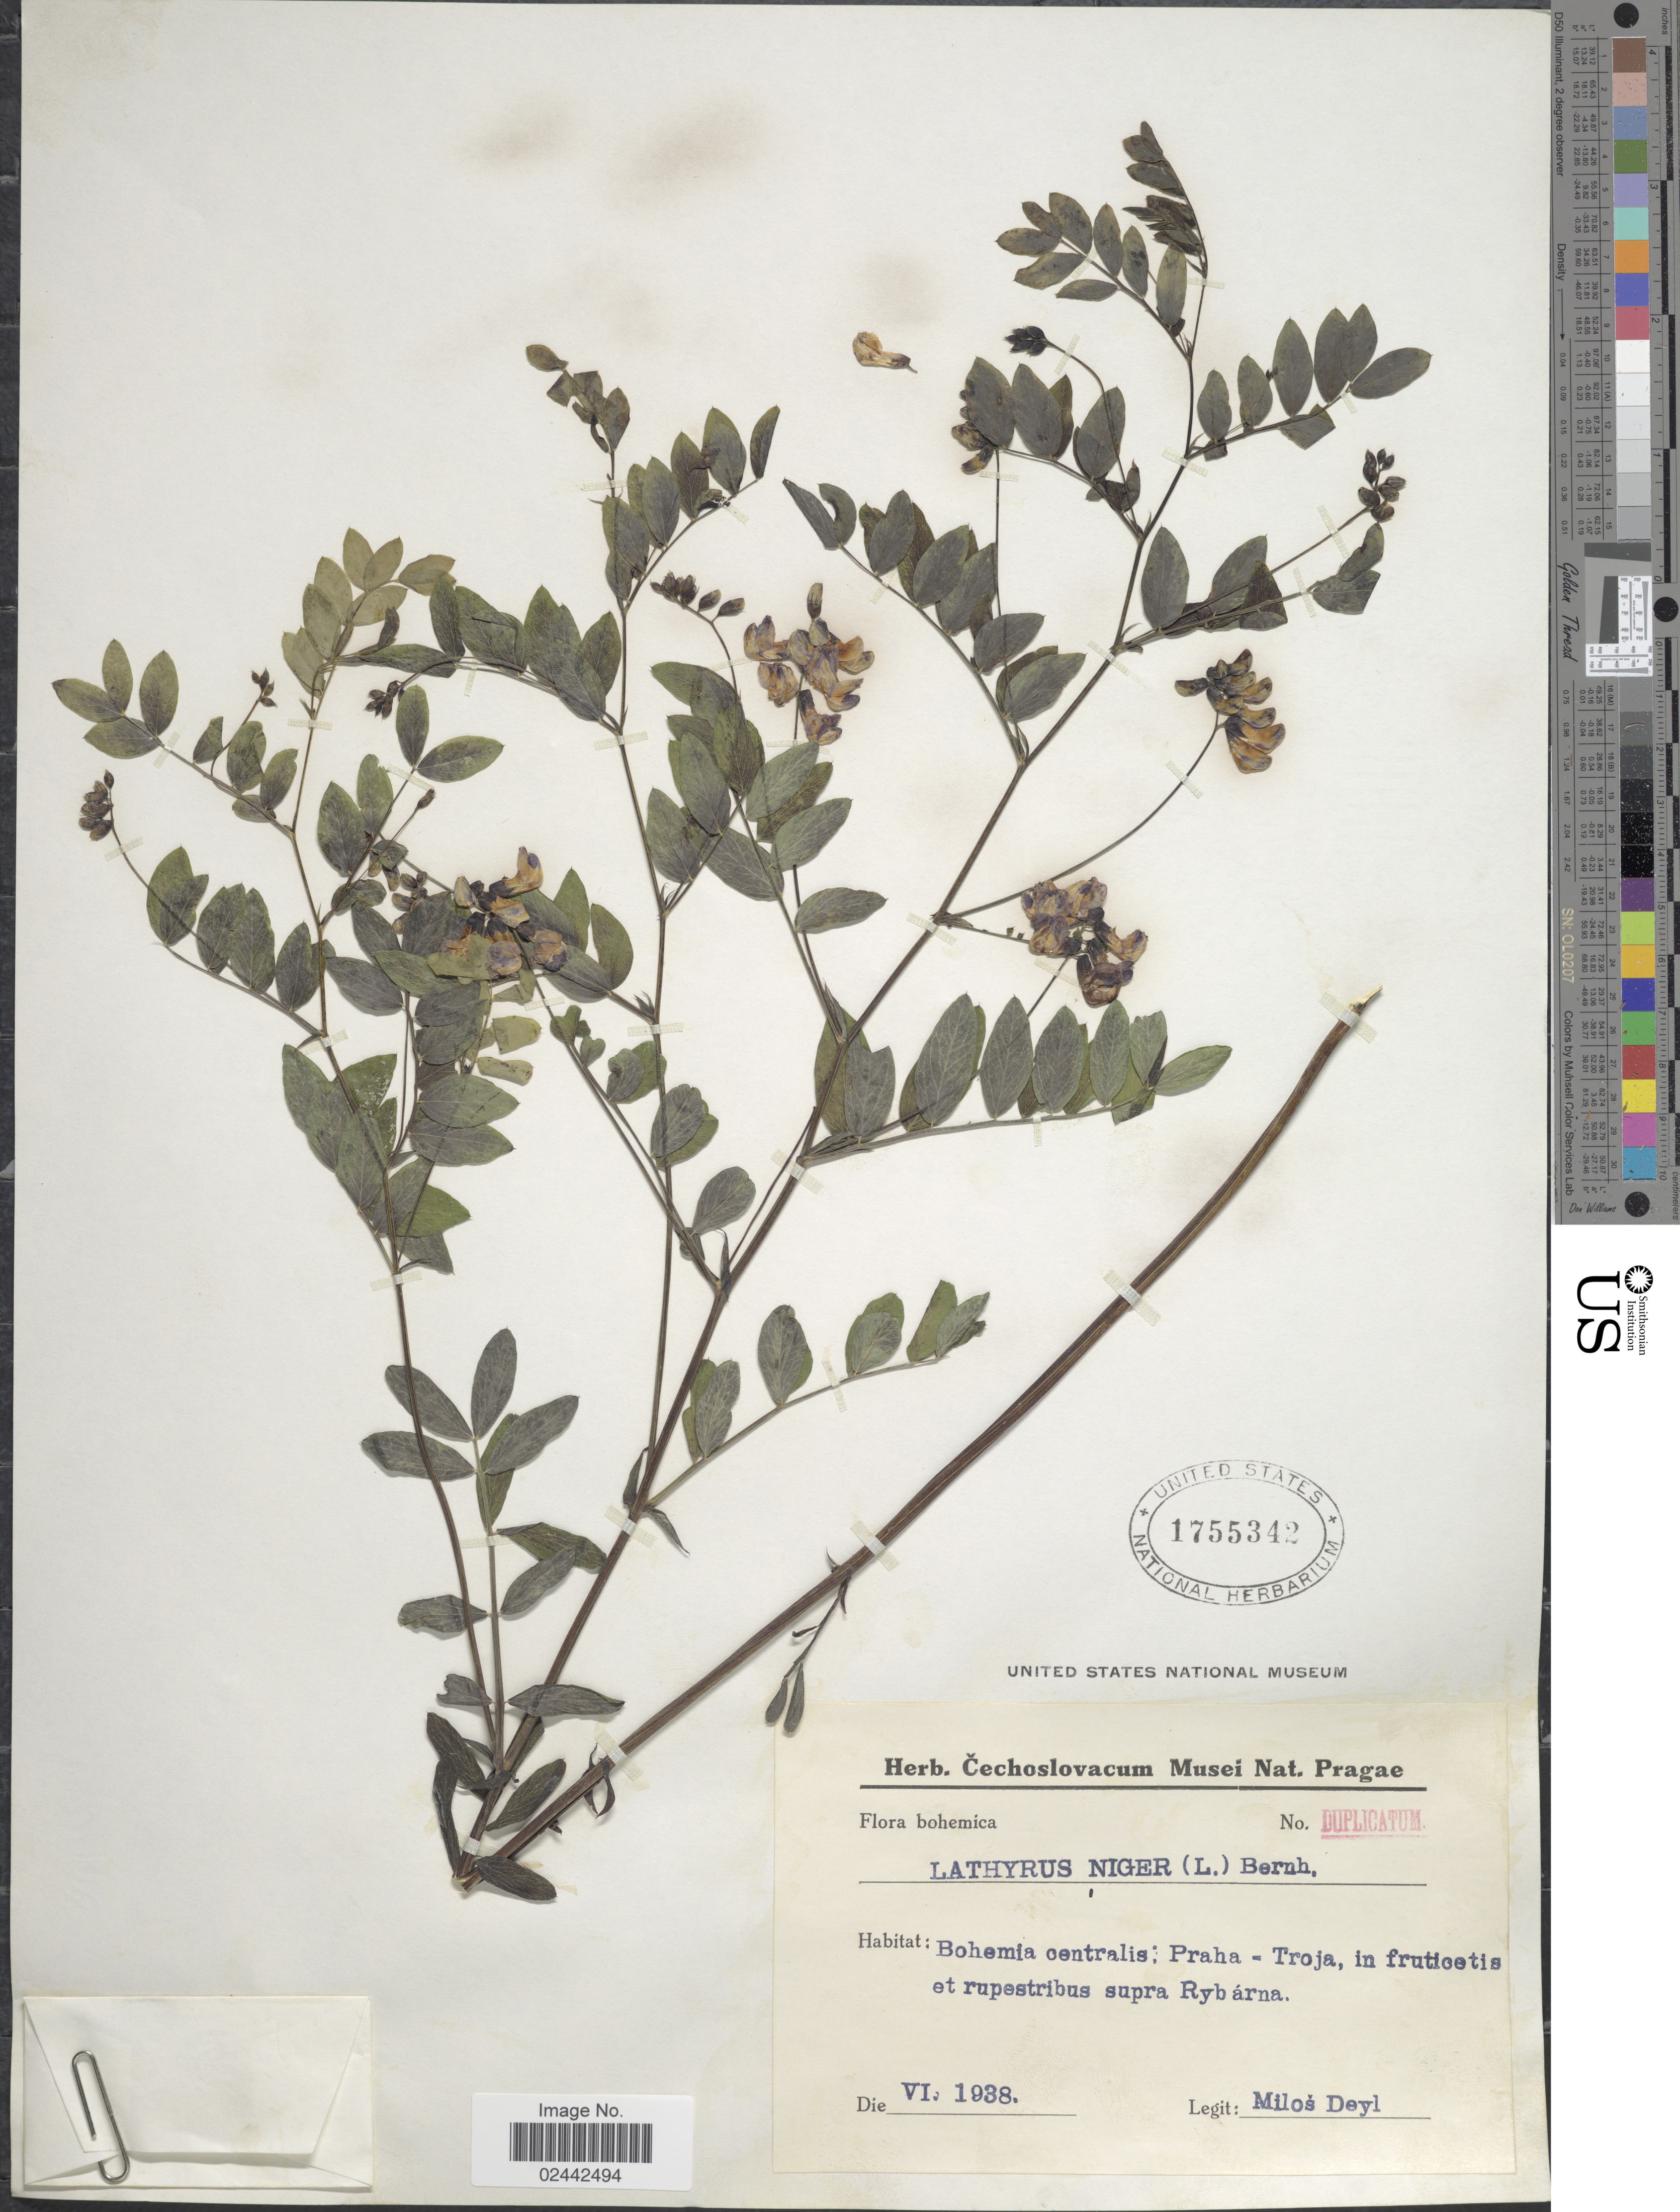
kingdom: Plantae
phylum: Tracheophyta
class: Magnoliopsida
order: Fabales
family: Fabaceae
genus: Lathyrus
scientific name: Lathyrus niger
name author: (L.) Bernh.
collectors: M. Deyl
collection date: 1938-06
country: Czechia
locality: Bohemia centralis: Praha - Troja, in frutticetis et rupestribus supra Rybarna.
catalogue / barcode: US 1755342